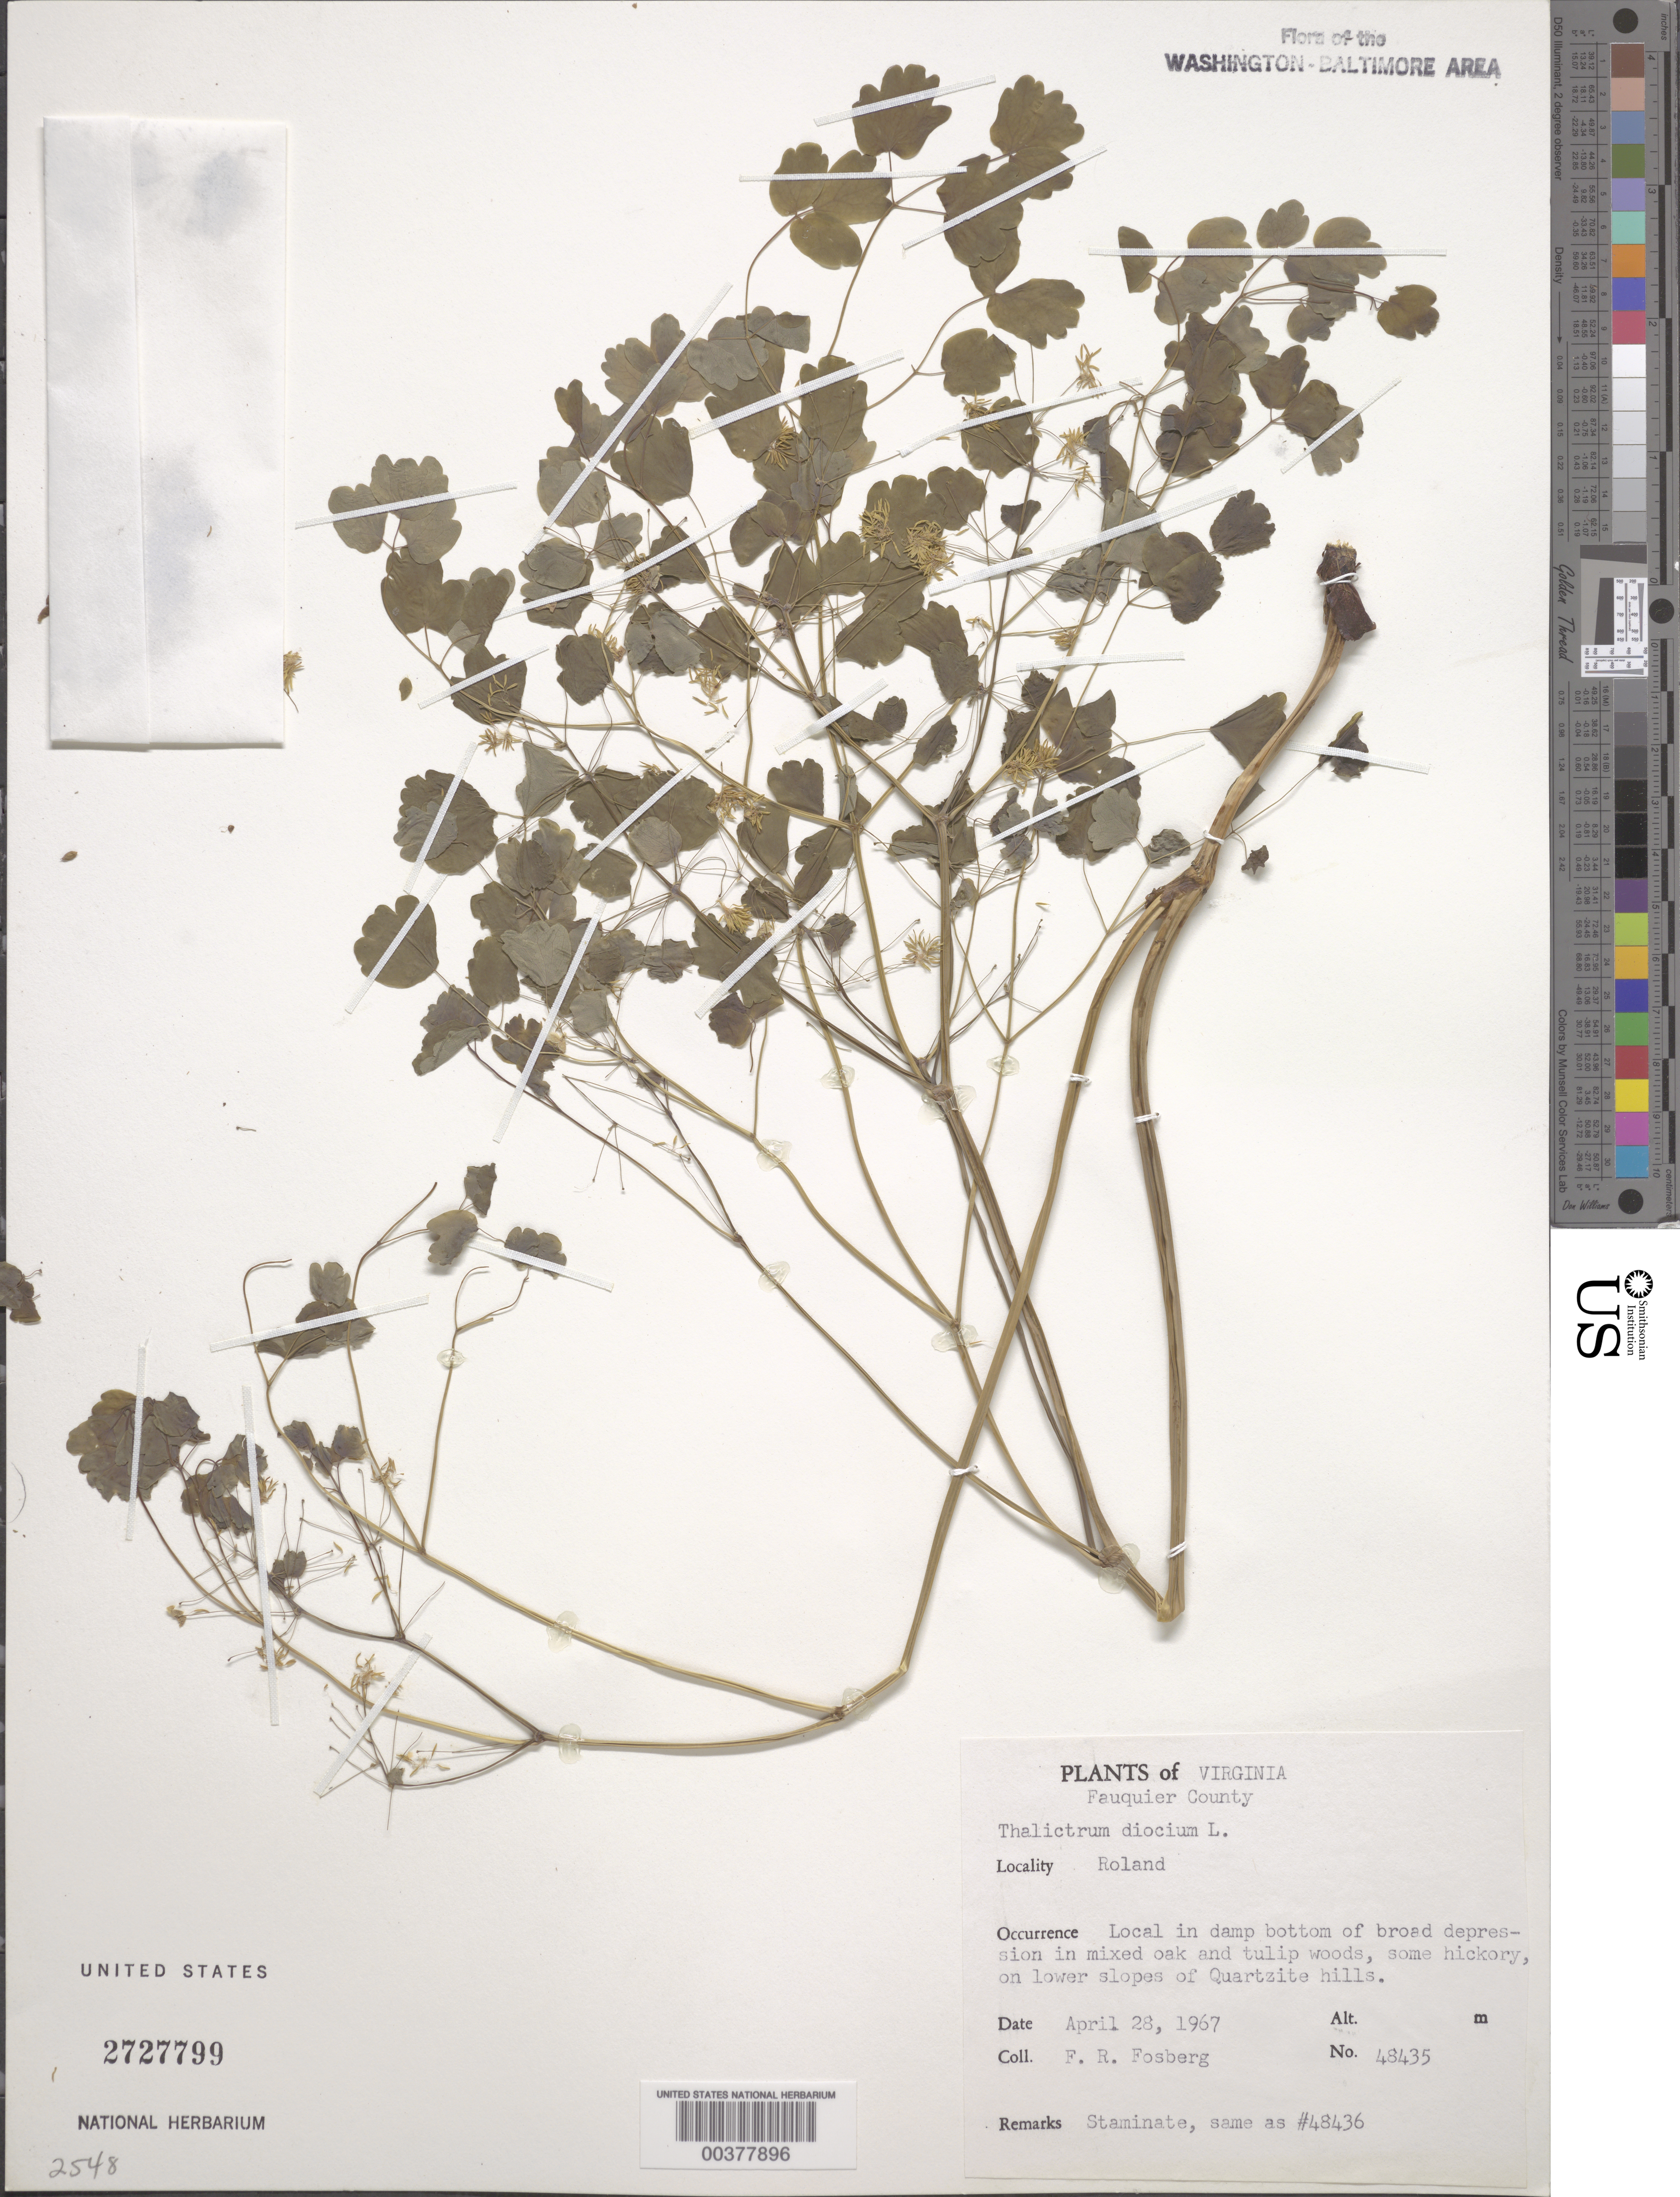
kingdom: Plantae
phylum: Tracheophyta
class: Magnoliopsida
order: Ranunculales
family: Ranunculaceae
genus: Thalictrum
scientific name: Thalictrum dioicum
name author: L.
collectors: F. R. Fosberg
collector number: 48436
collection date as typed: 28 Apr 1967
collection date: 1967-04-28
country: United States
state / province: Virginia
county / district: Fauquier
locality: Tzite Hills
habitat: Damp bottom of broad depression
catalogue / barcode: US 2727799